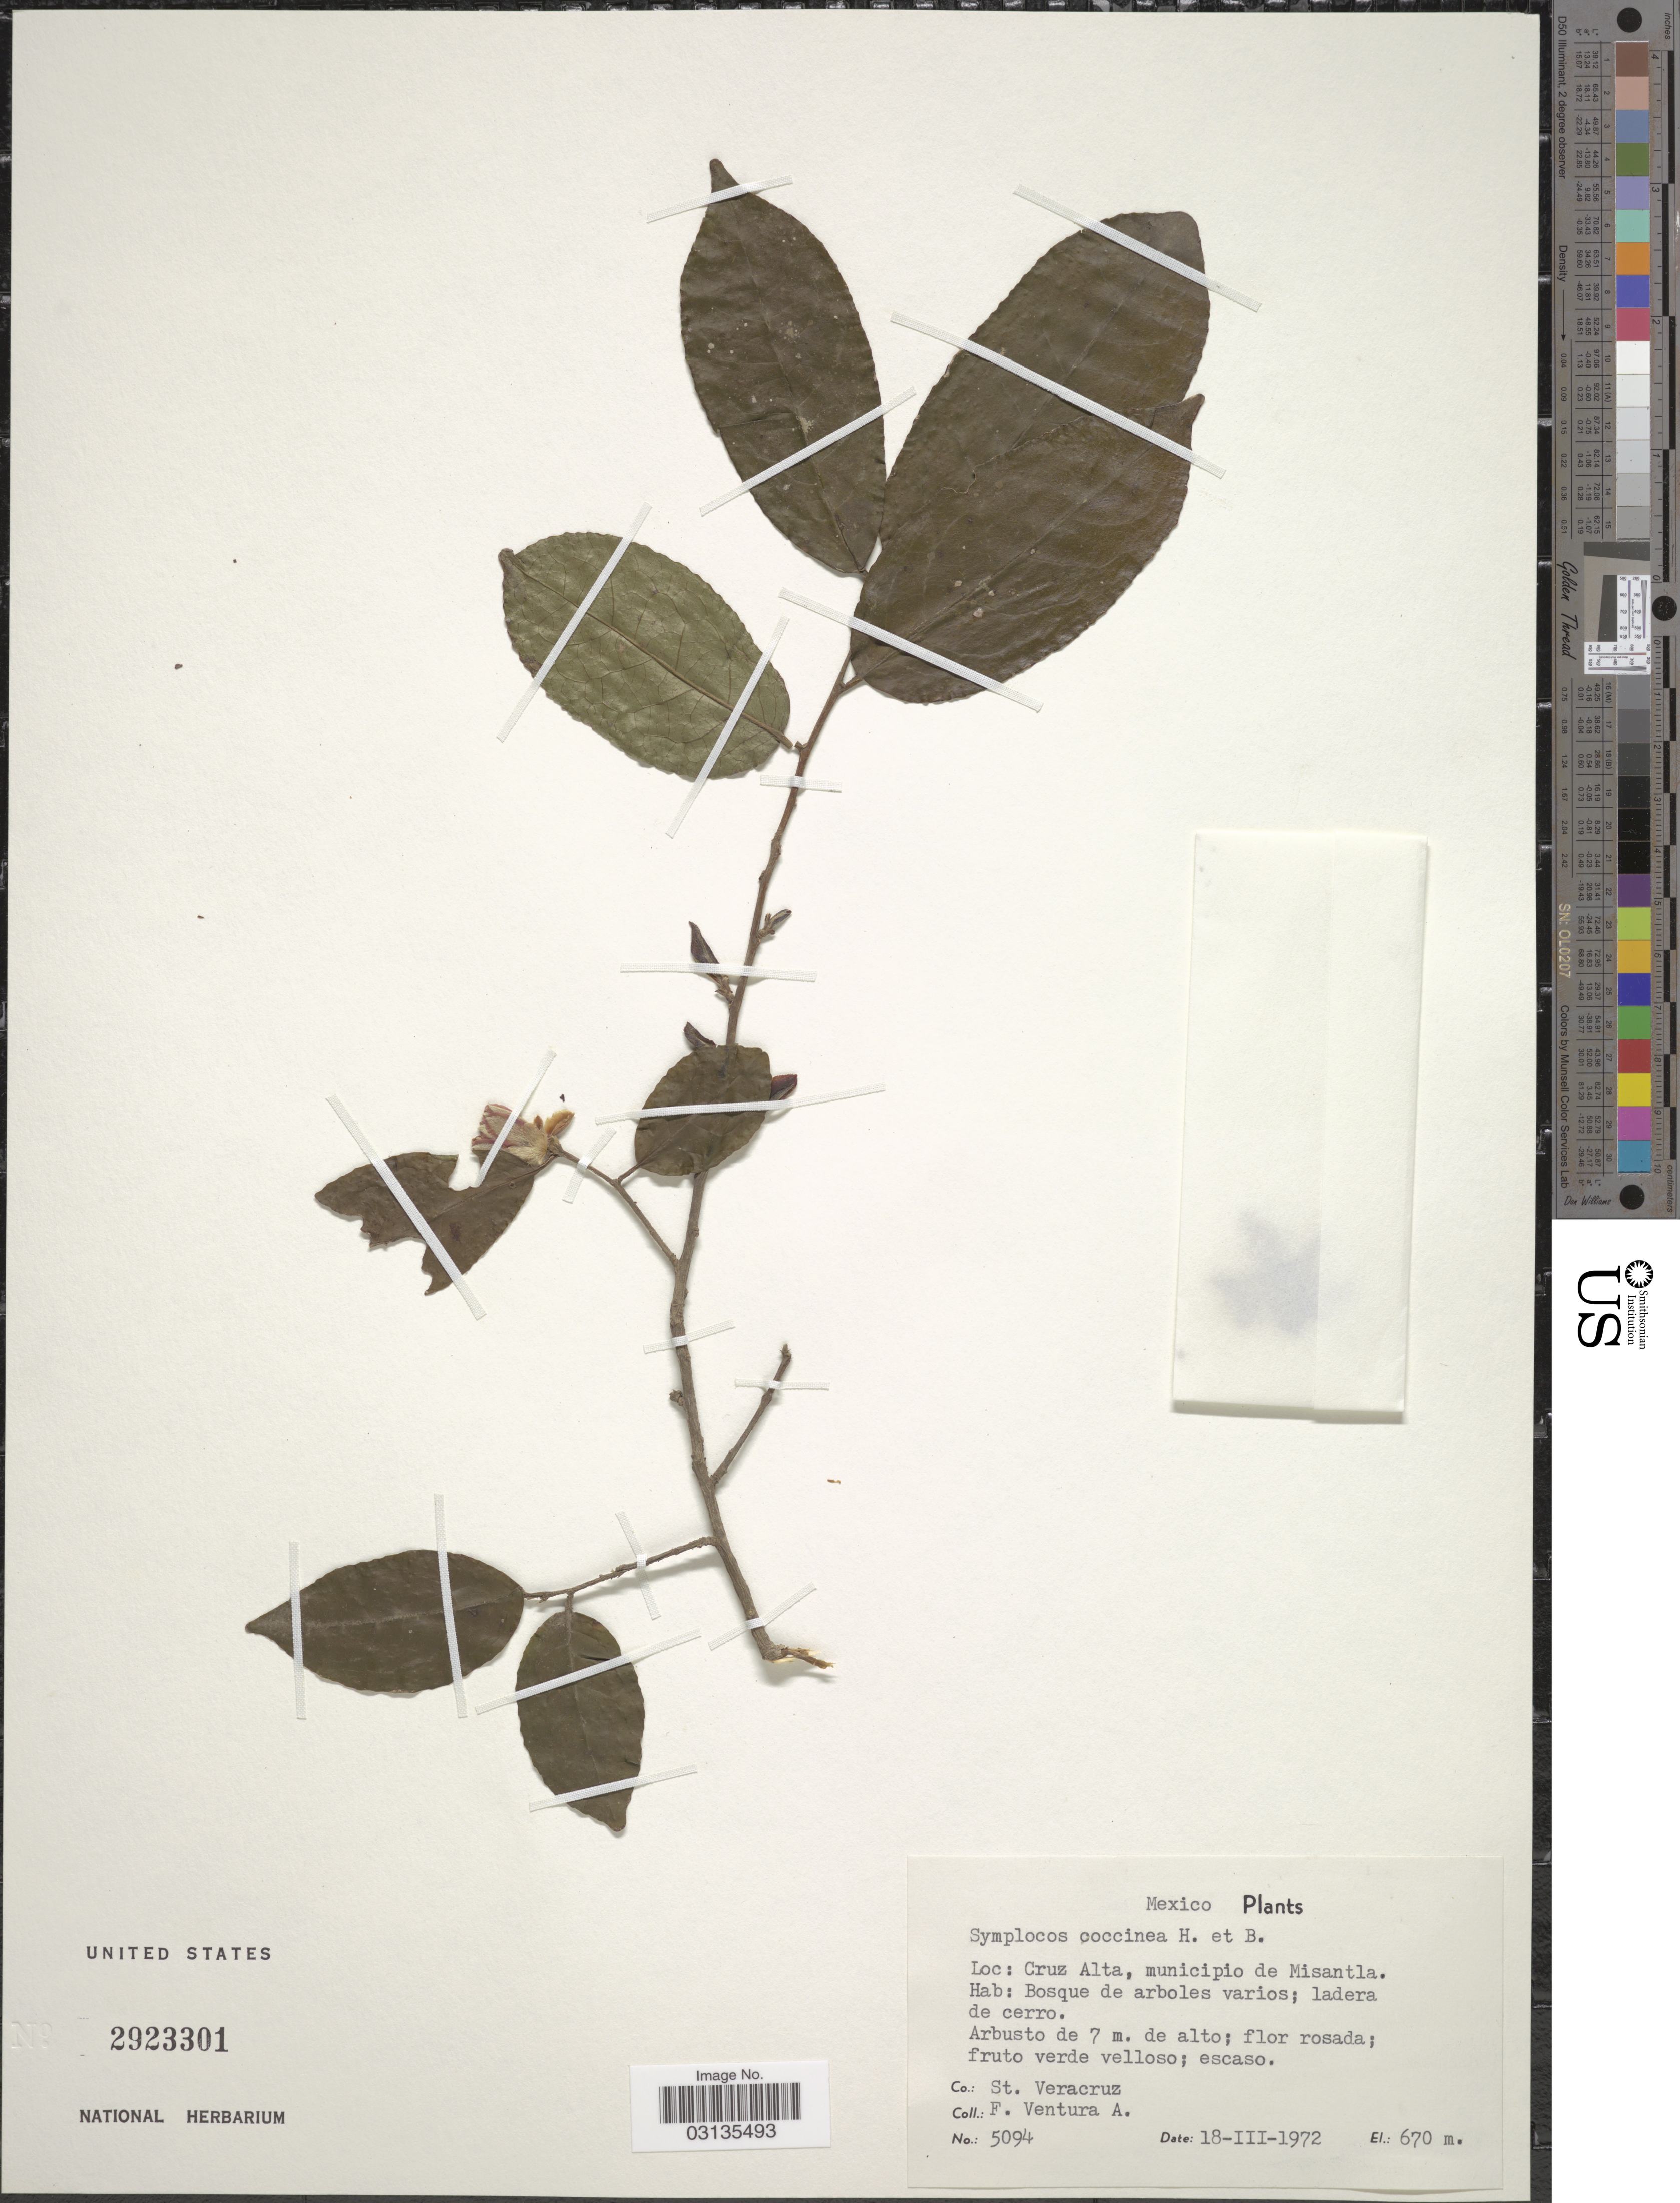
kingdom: Plantae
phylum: Tracheophyta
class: Magnoliopsida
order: Ericales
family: Symplocaceae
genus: Symplocos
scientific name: Symplocos coccinea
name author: Bonpl.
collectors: F. Ventura A.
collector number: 5094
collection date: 1972-03-18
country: Mexico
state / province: Veracruz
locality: Cruz Alta, municipio de Misantla. Co.: St. Veracruz.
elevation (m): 670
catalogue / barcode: US 2923301